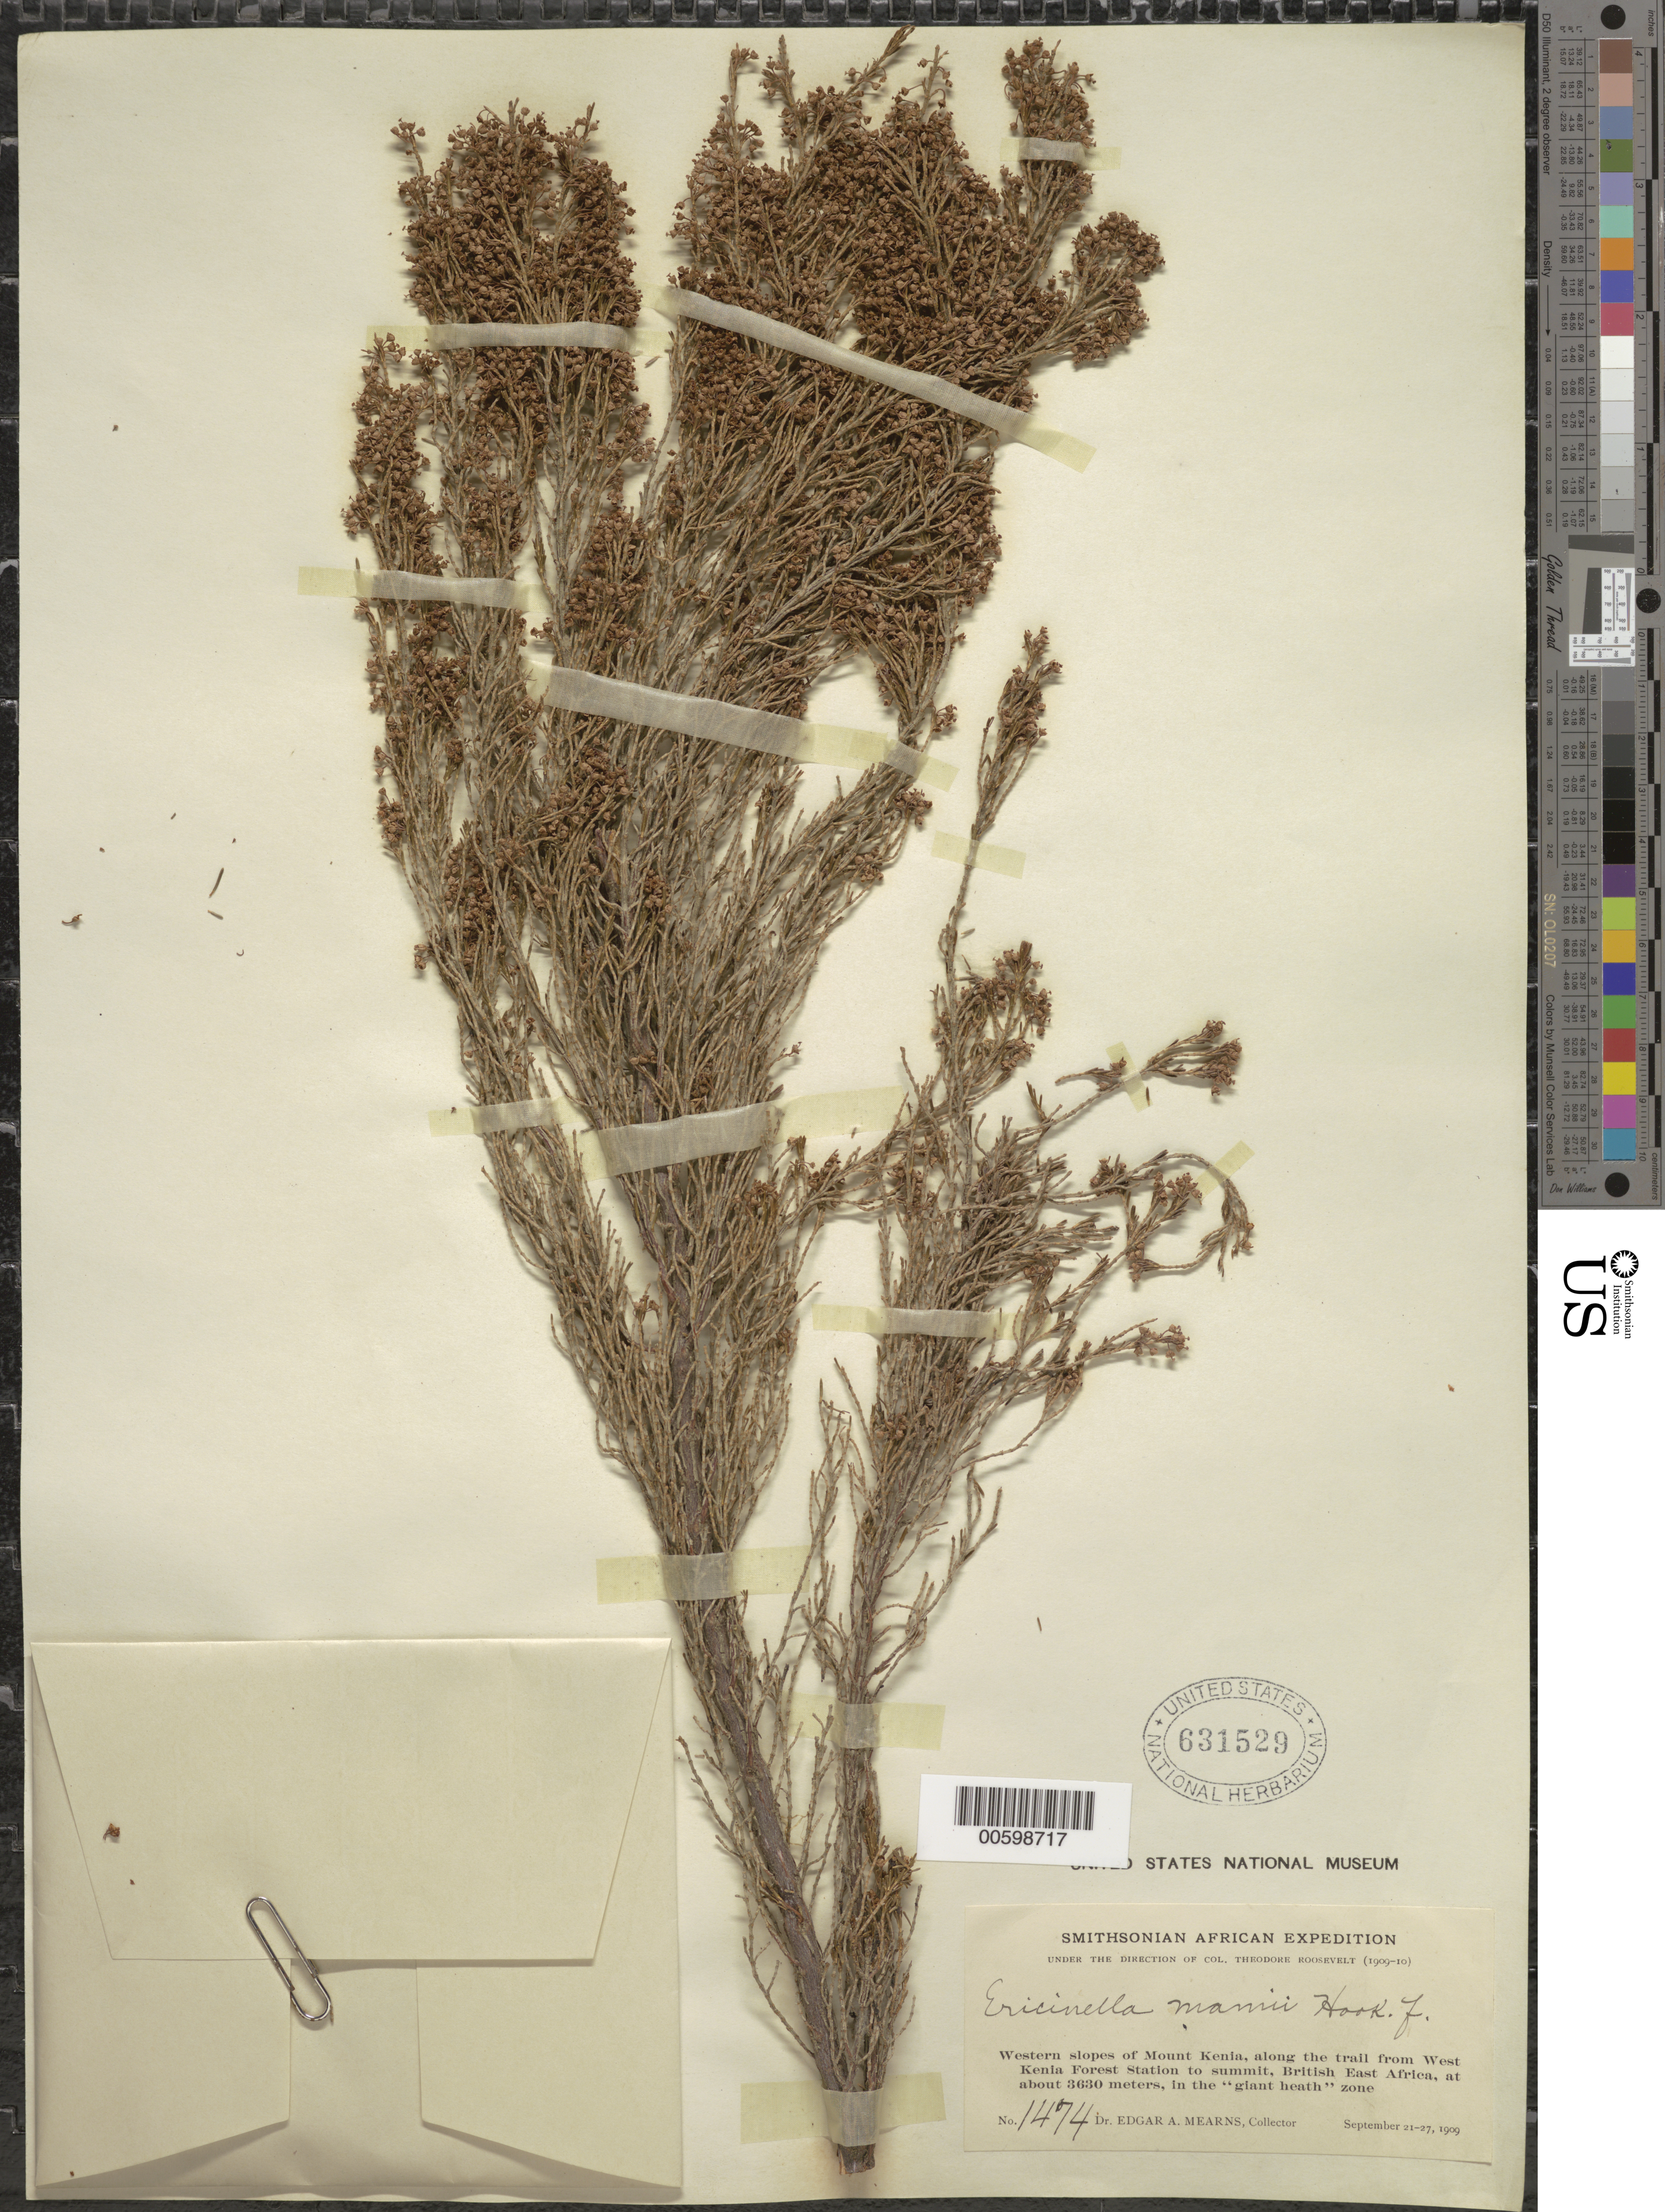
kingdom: Plantae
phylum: Tracheophyta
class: Magnoliopsida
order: Ericales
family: Ericaceae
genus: Ericinella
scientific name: Ericinella mannii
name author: Hook. f.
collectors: E. A. Mearns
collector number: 1474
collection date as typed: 21 Sep 1909 to 27 Sep 1909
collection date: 1909-09-21/1909-09-27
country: Kenya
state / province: Nyeri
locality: Western slopes of mount Kenya, along the trail from West Kenya Forest Station to summit, in the " giant healt" zone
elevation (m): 3630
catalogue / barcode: US 632529